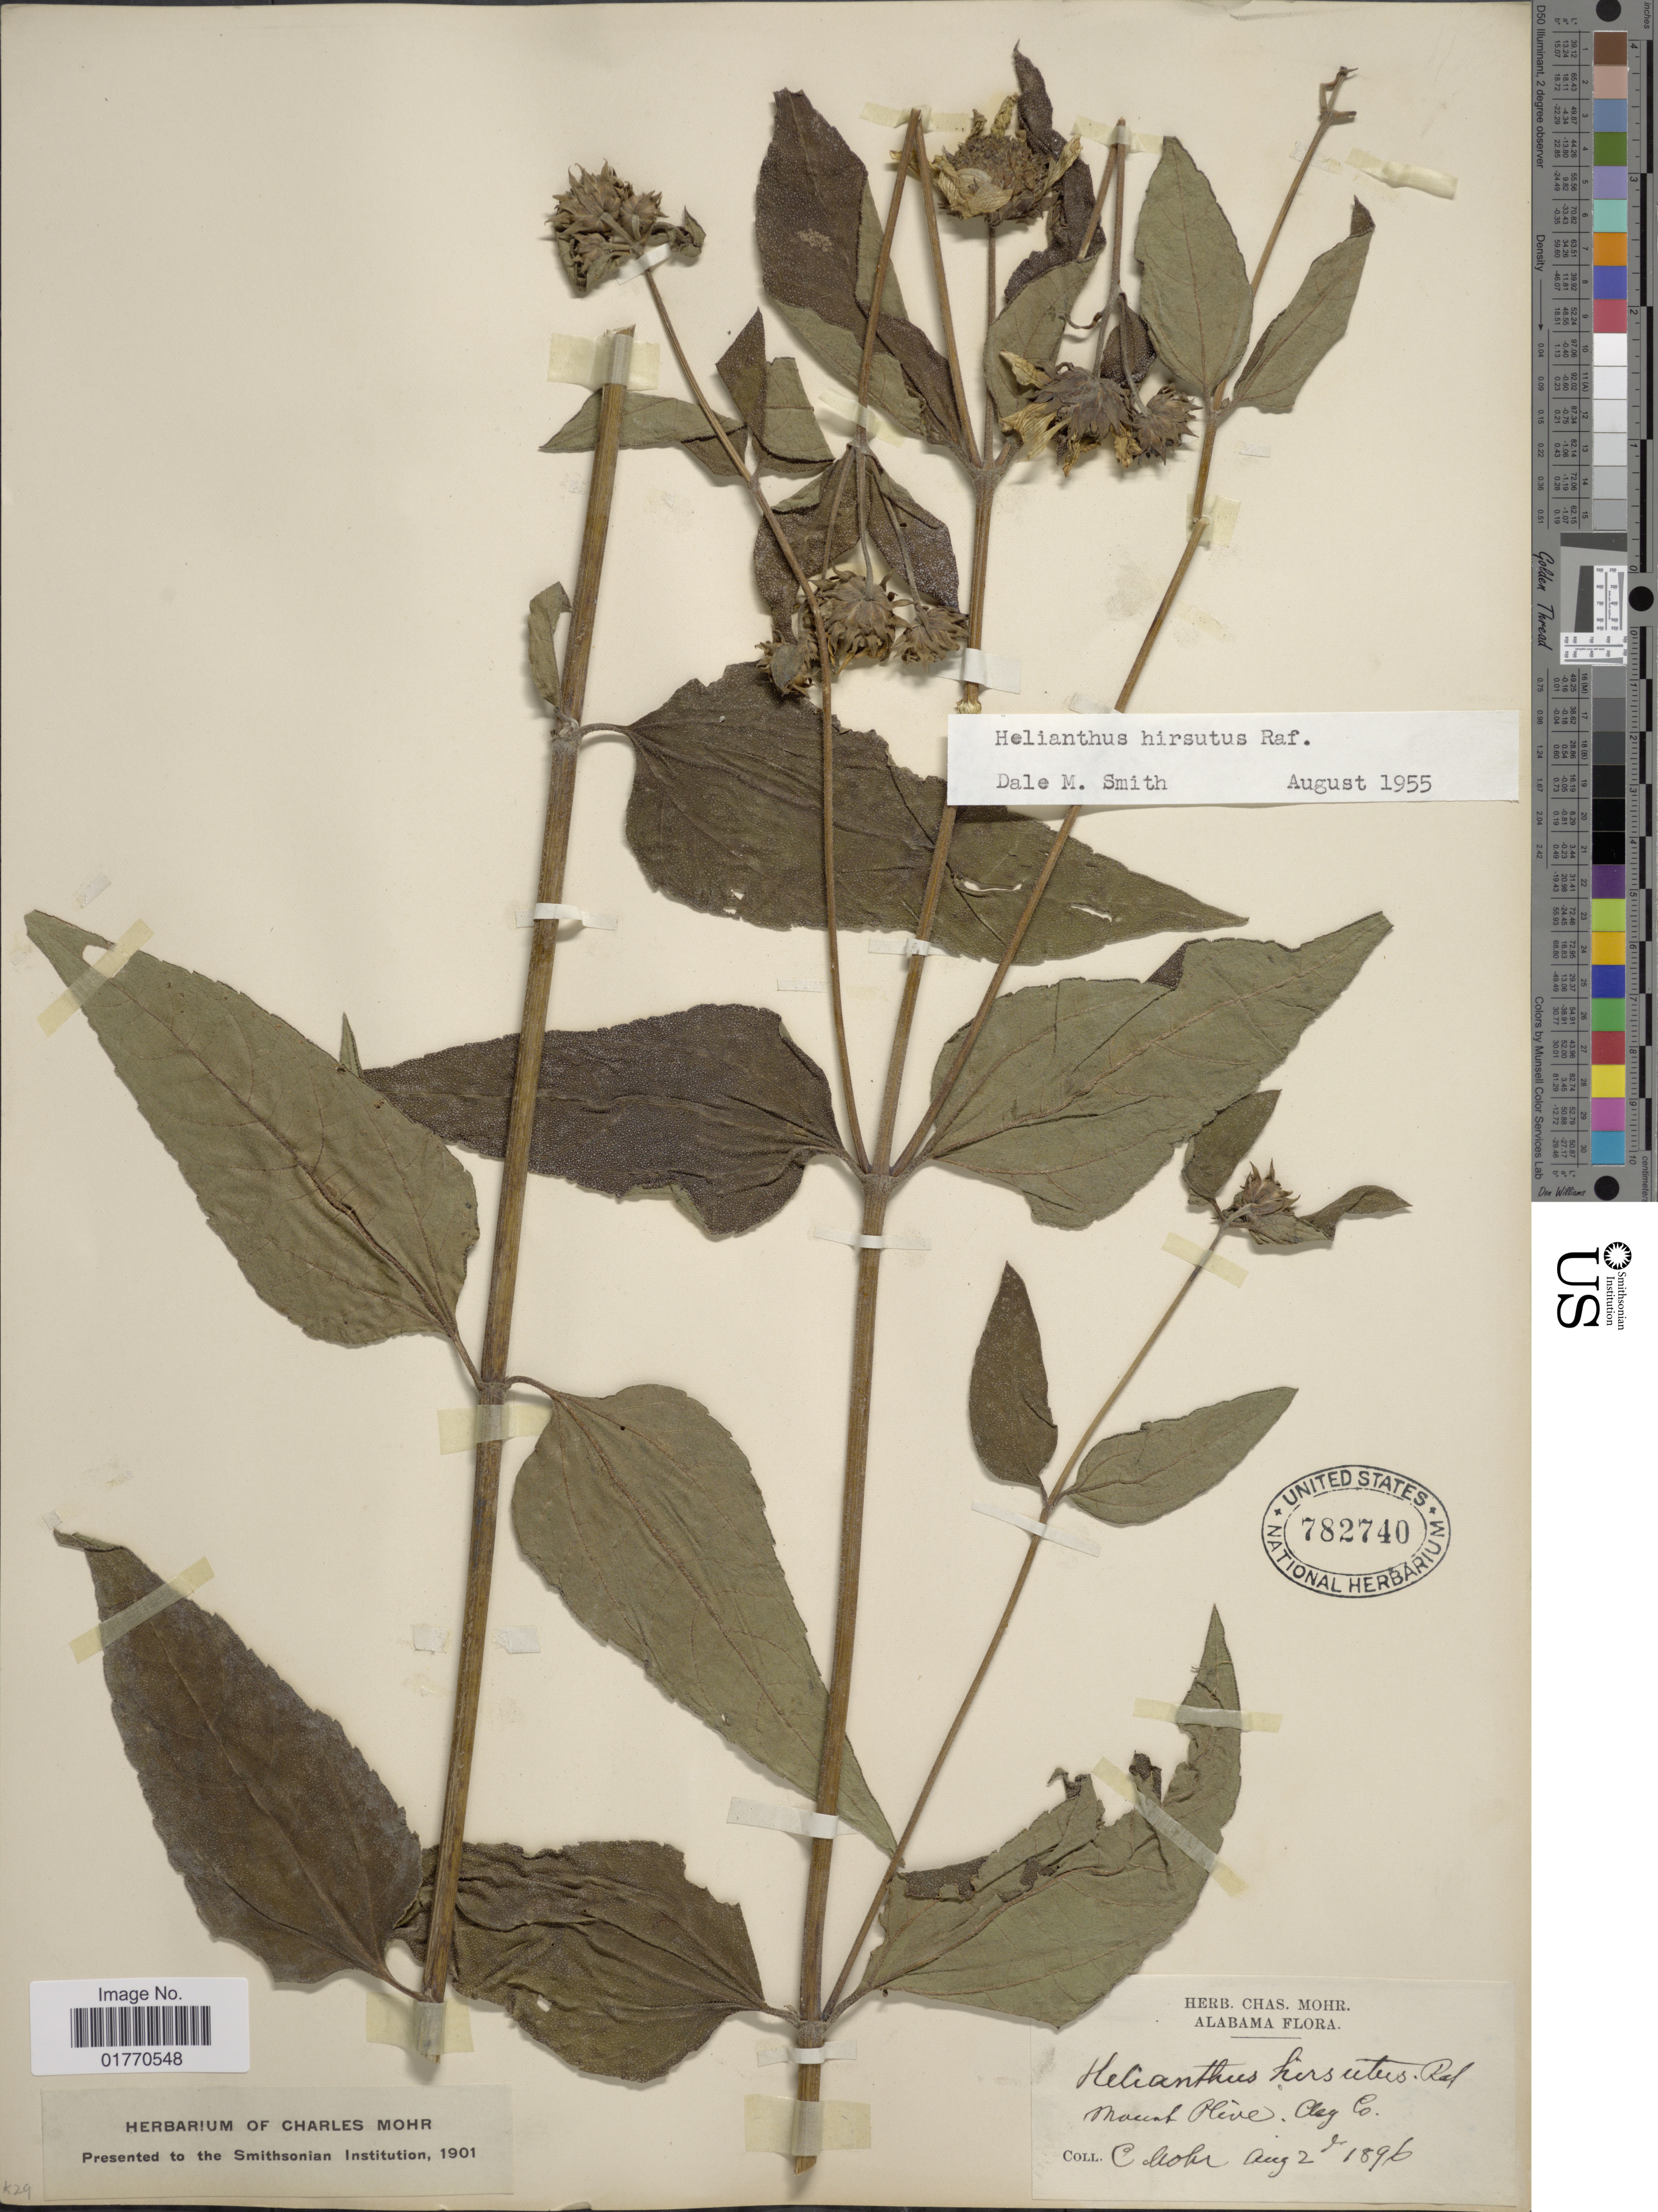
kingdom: Plantae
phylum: Tracheophyta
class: Magnoliopsida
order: Asterales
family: Asteraceae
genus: Helianthus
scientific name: Helianthus hirsutus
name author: Raf.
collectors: Mohr, C. T. (herbarium)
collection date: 1896-08-02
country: United States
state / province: Alabama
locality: Mount Olive, Clay Co.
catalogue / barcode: US 782740